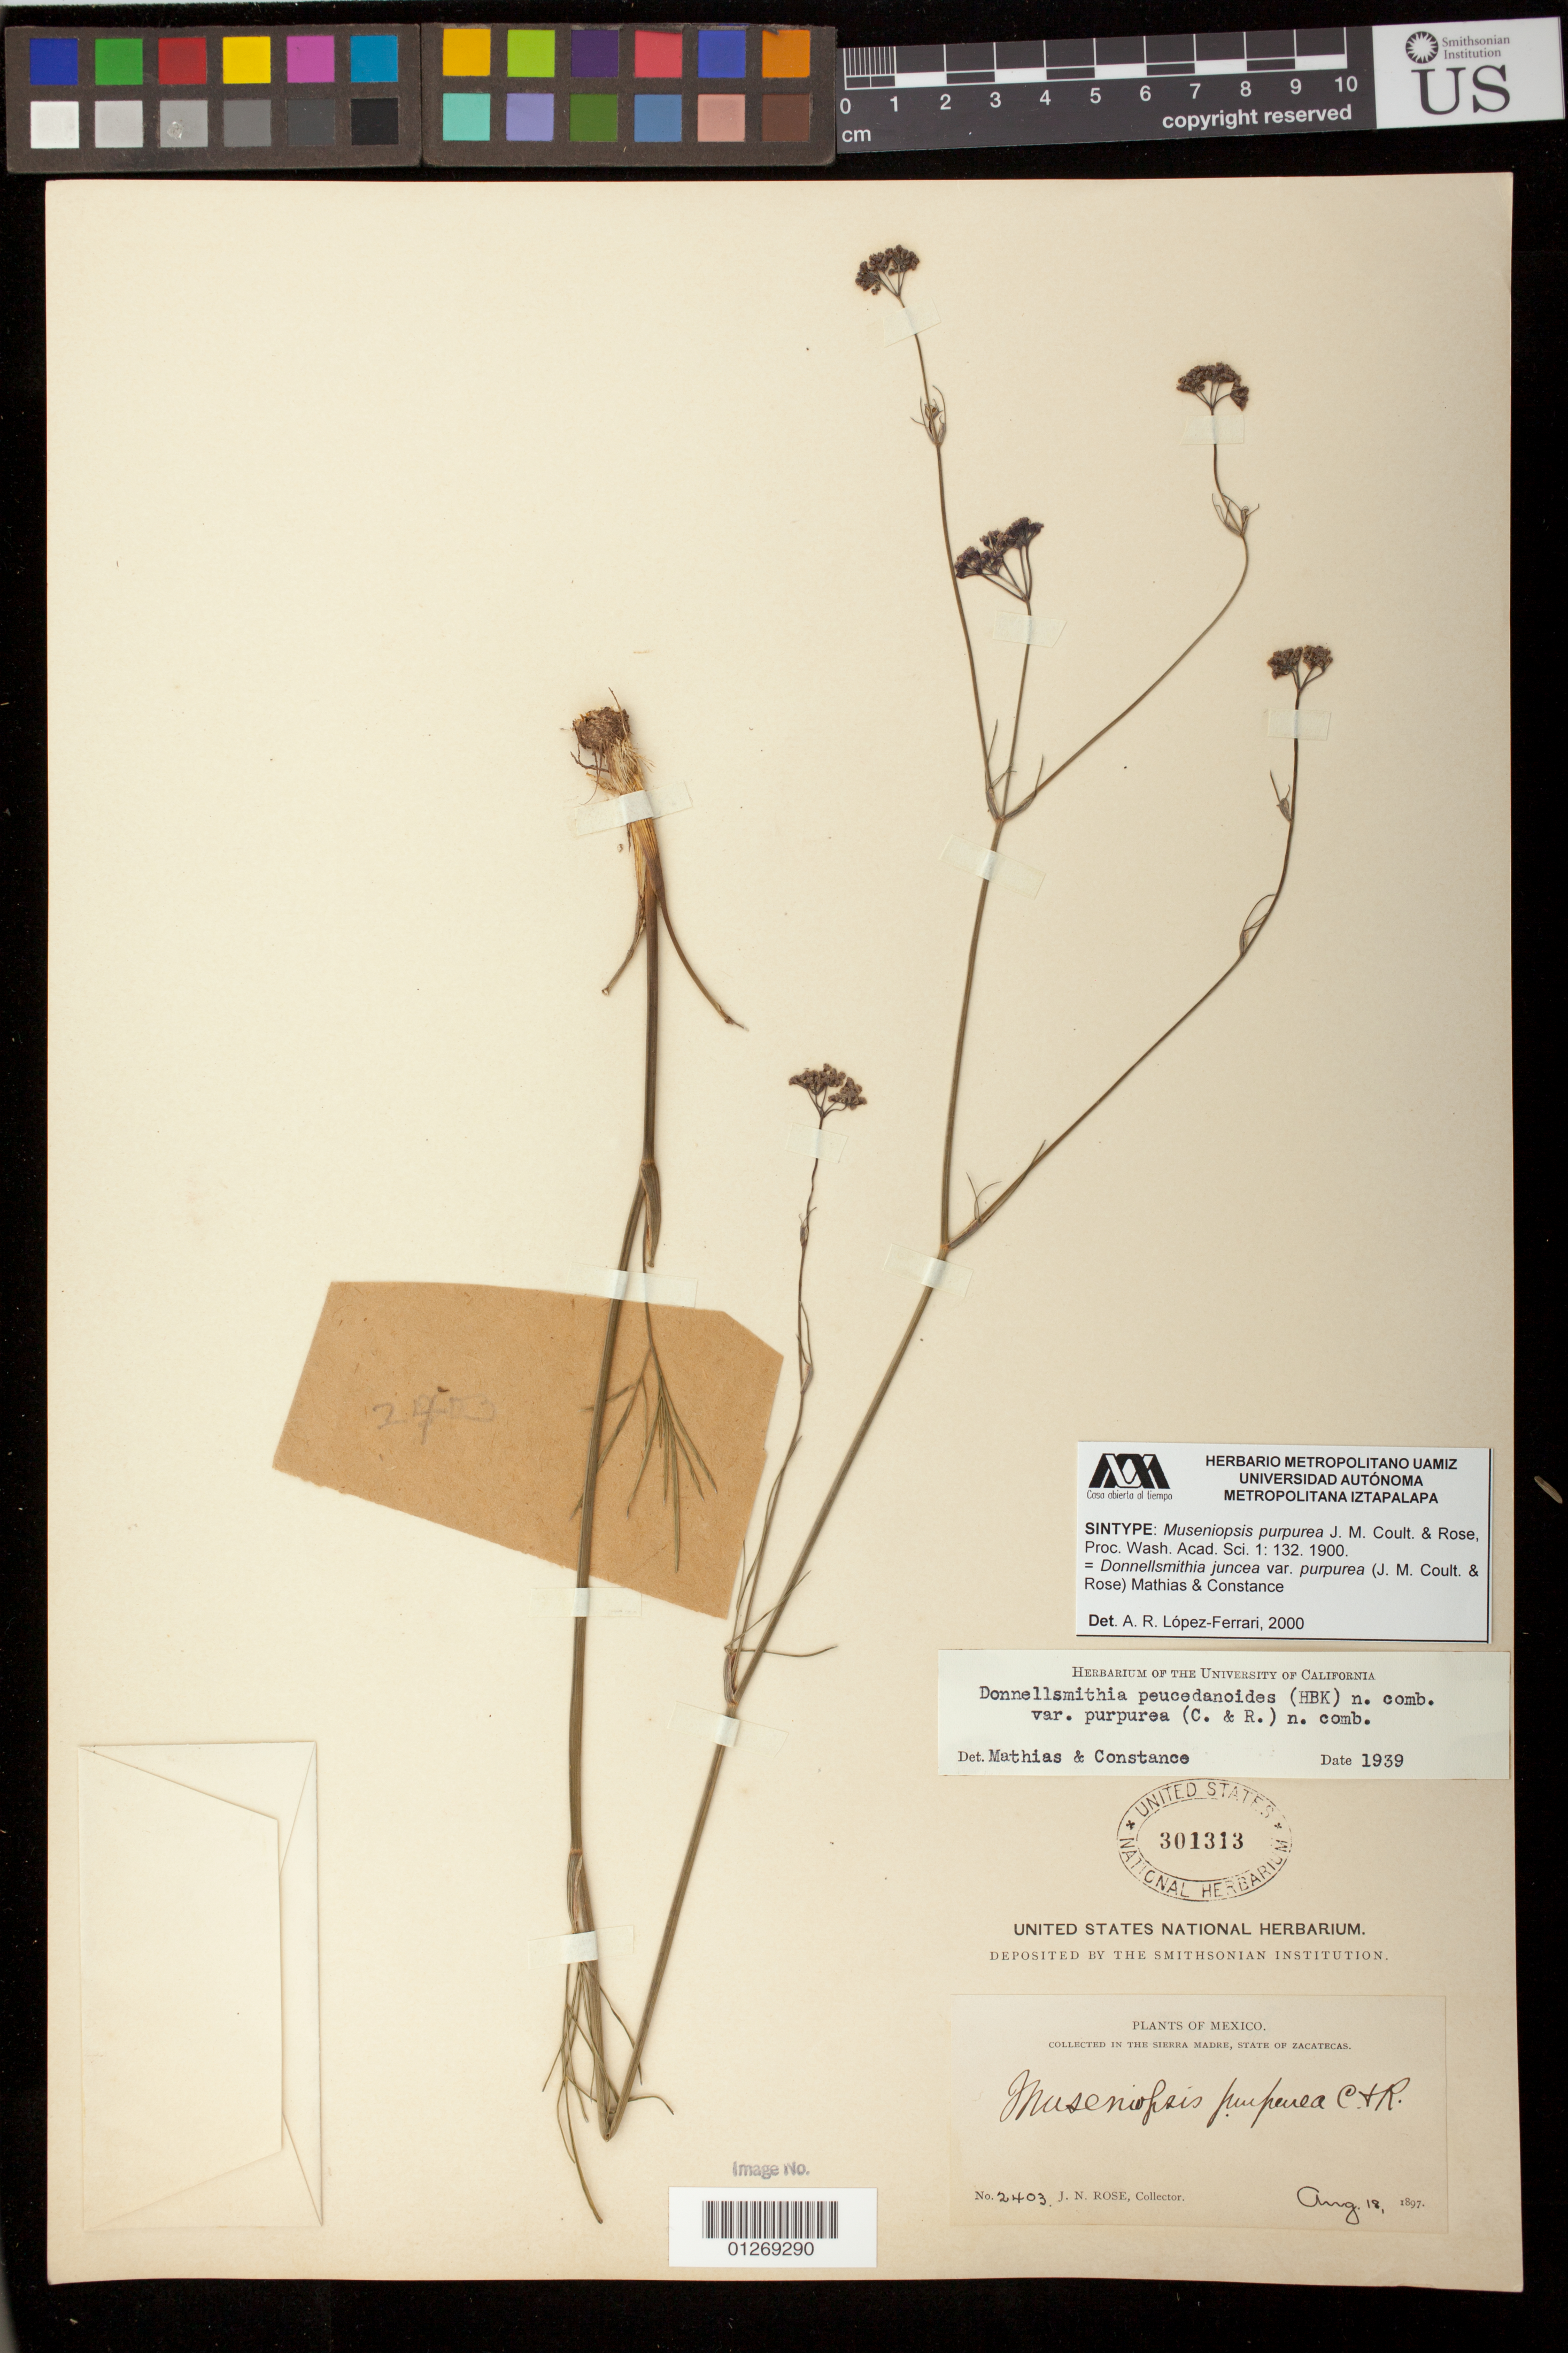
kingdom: Plantae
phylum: Tracheophyta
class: Magnoliopsida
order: Apiales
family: Apiaceae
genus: Museniopsis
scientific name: Museniopsis purpurea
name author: J.M. Coult. & Rose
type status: Syntype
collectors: J. N. Rose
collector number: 2403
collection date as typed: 18 Aug 1897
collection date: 1897-08-18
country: Mexico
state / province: Zacatecas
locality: Sierra Madre, state of Zacatecas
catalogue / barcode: US 301313